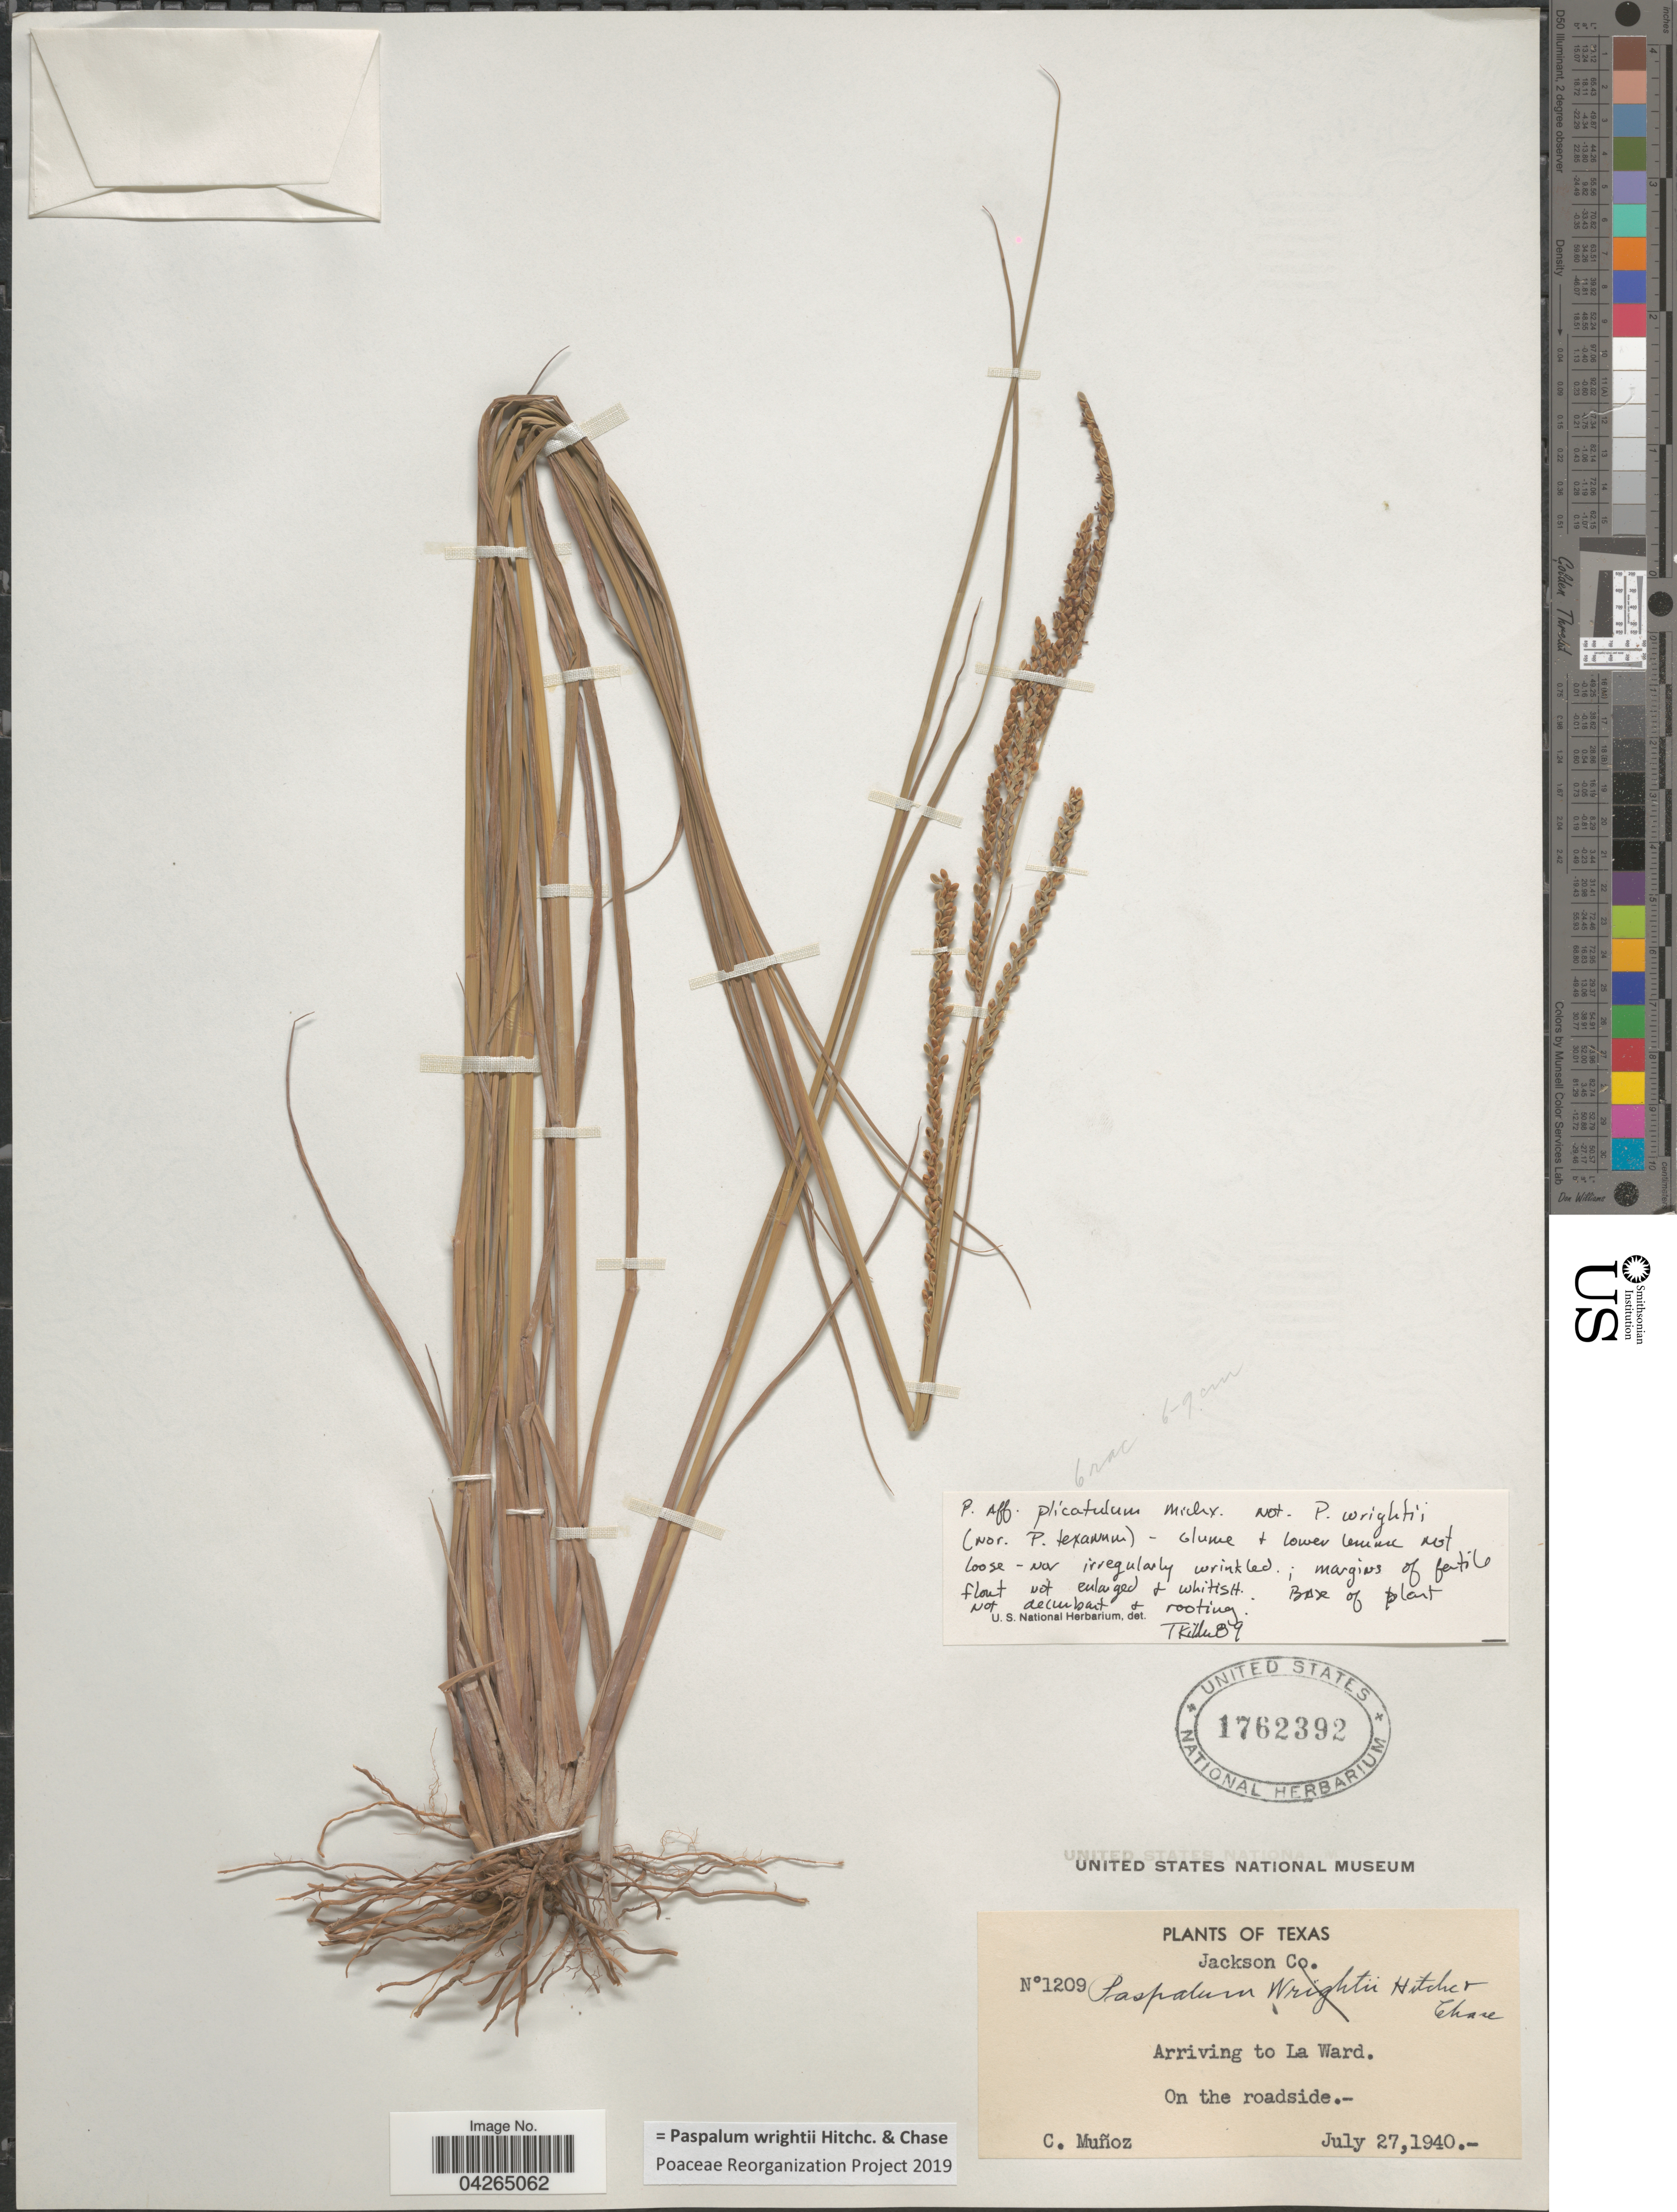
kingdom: Plantae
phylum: Tracheophyta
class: Liliopsida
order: Poales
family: Poaceae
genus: Paspalum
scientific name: Paspalum wrightii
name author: Hitchc. & Chase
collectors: C. Muñoz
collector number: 1209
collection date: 1940-07-27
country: United States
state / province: Texas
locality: Jackson Co. Arriving to La Ward.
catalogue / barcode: US 1762392